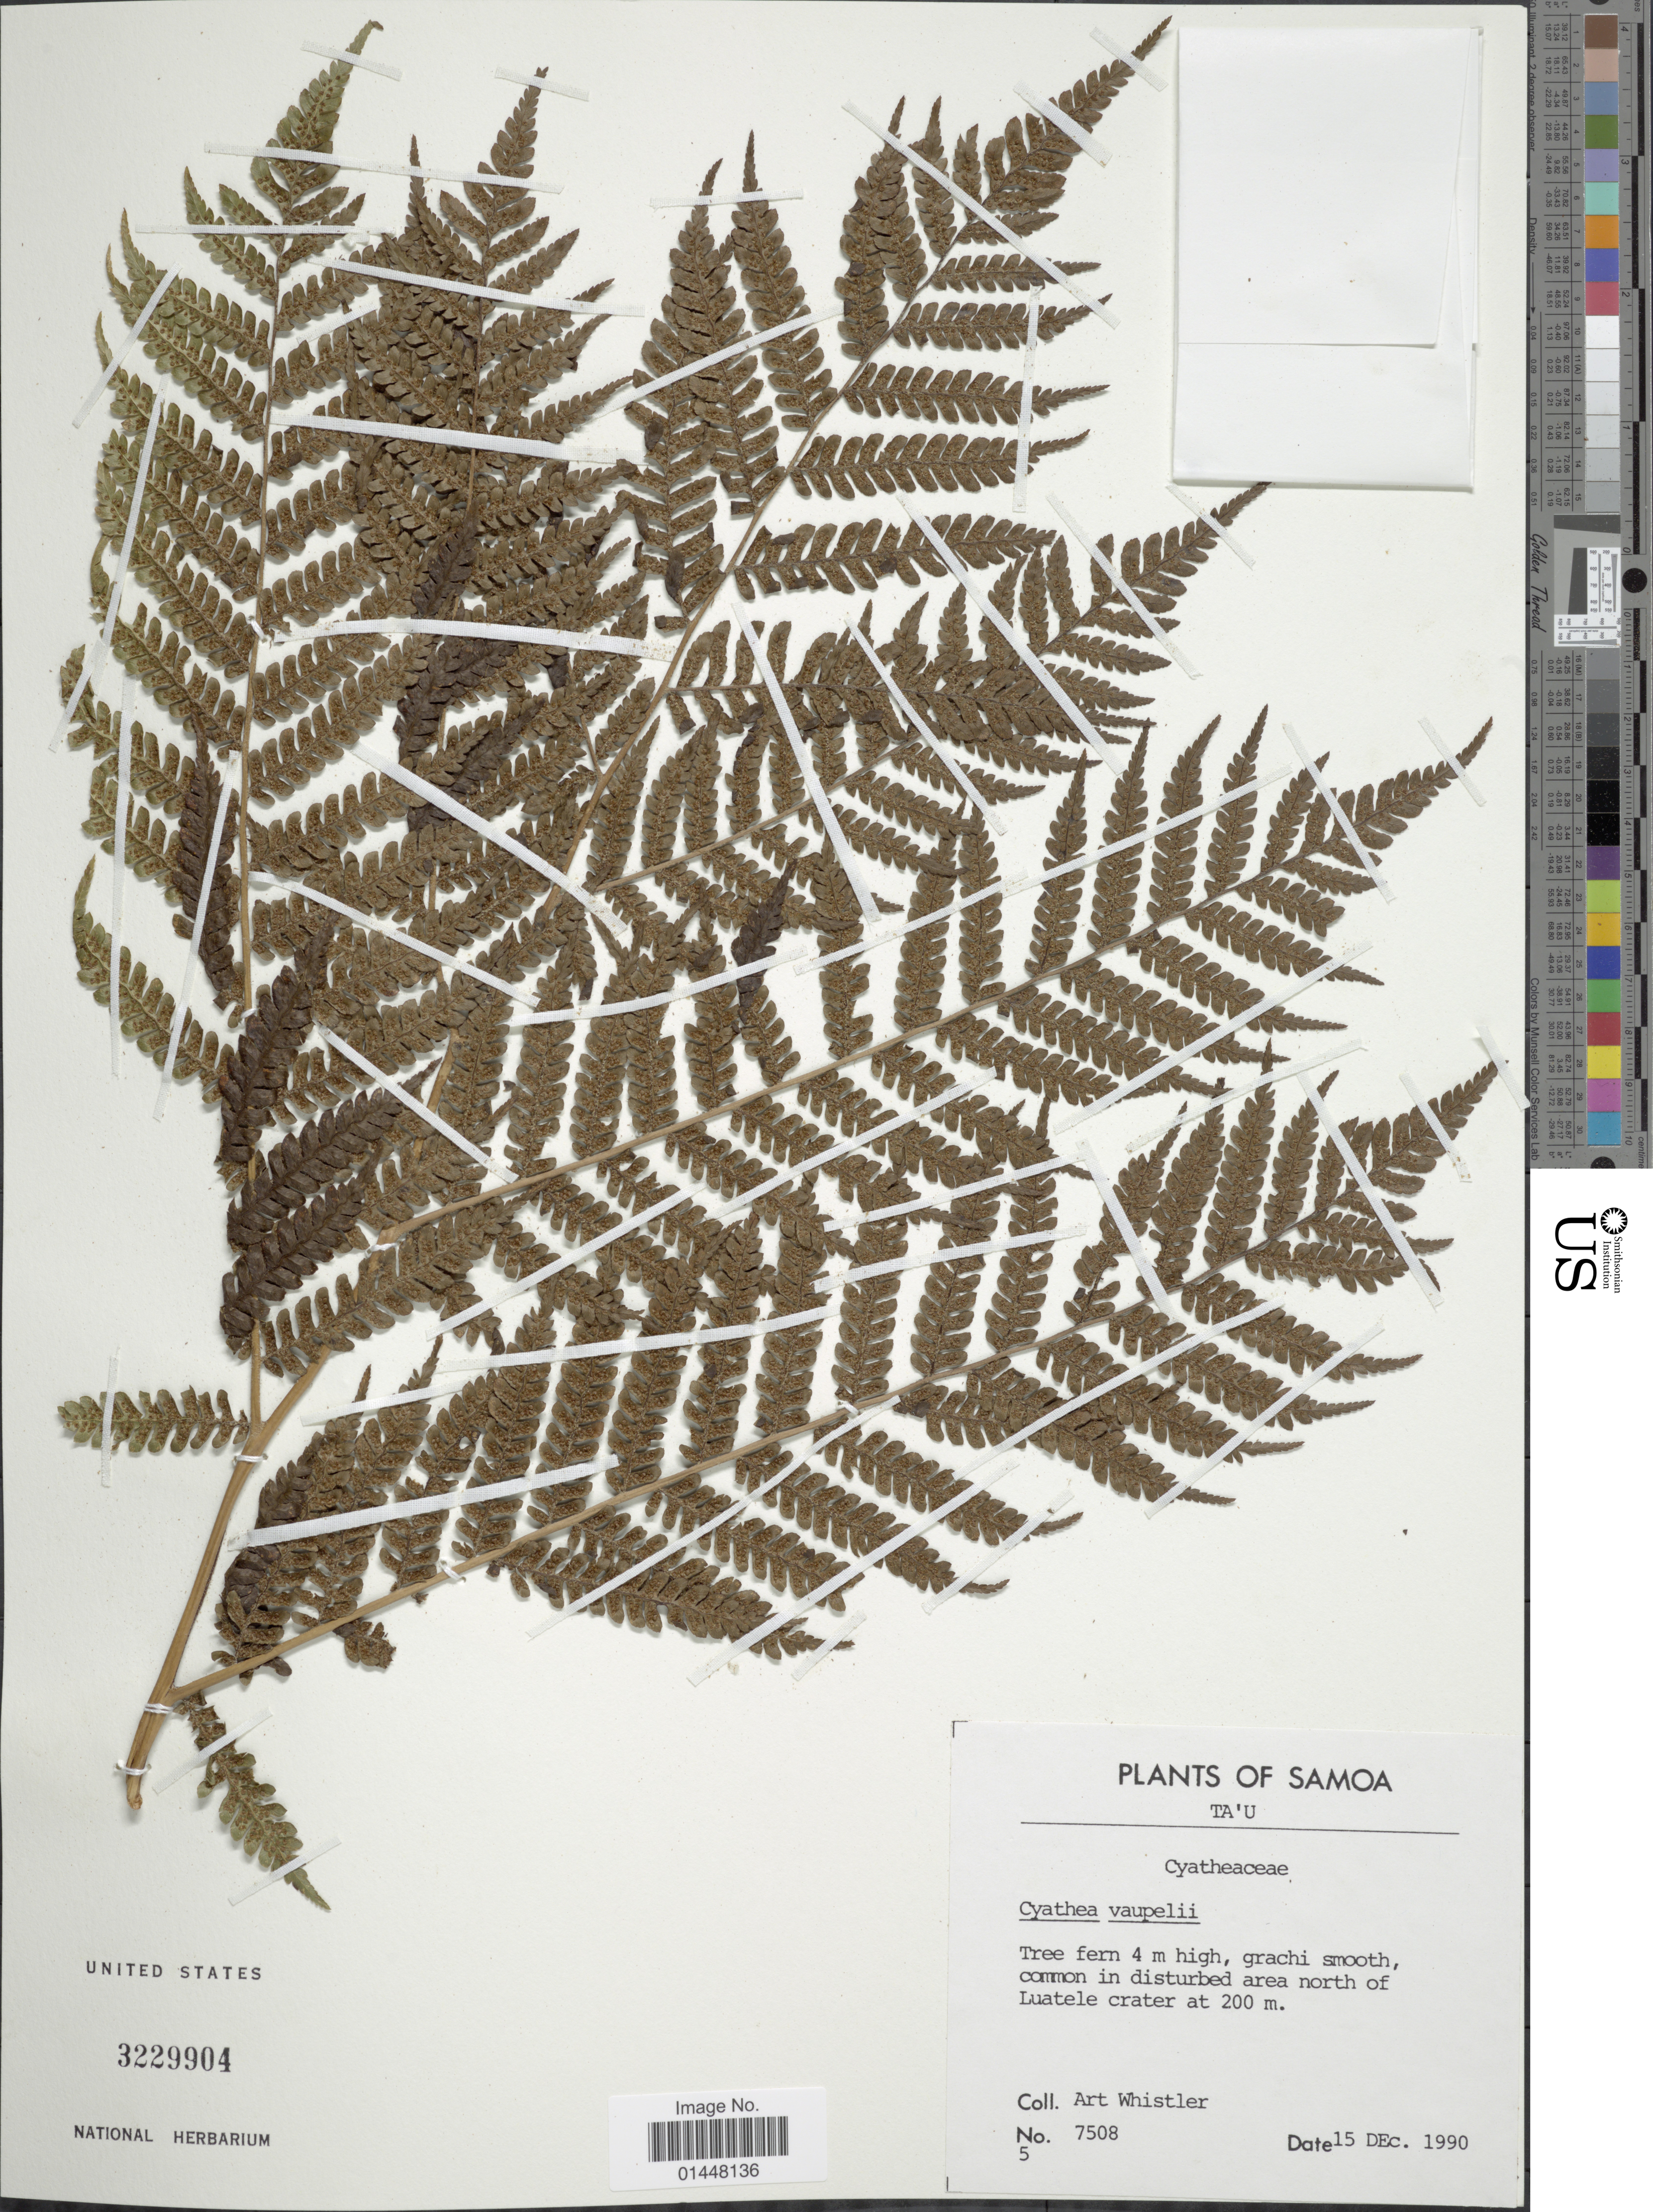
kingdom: Plantae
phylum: Tracheophyta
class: Polypodiopsida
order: Cyatheales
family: Cyatheaceae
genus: Sphaeropteris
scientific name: Sphaeropteris vaupellii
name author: (Copel.)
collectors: A. Whistler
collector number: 7508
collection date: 1990-12-15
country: American Samoa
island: Ta'u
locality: Ta'u. Norh of Luatele crater.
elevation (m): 200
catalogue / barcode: US 3229904